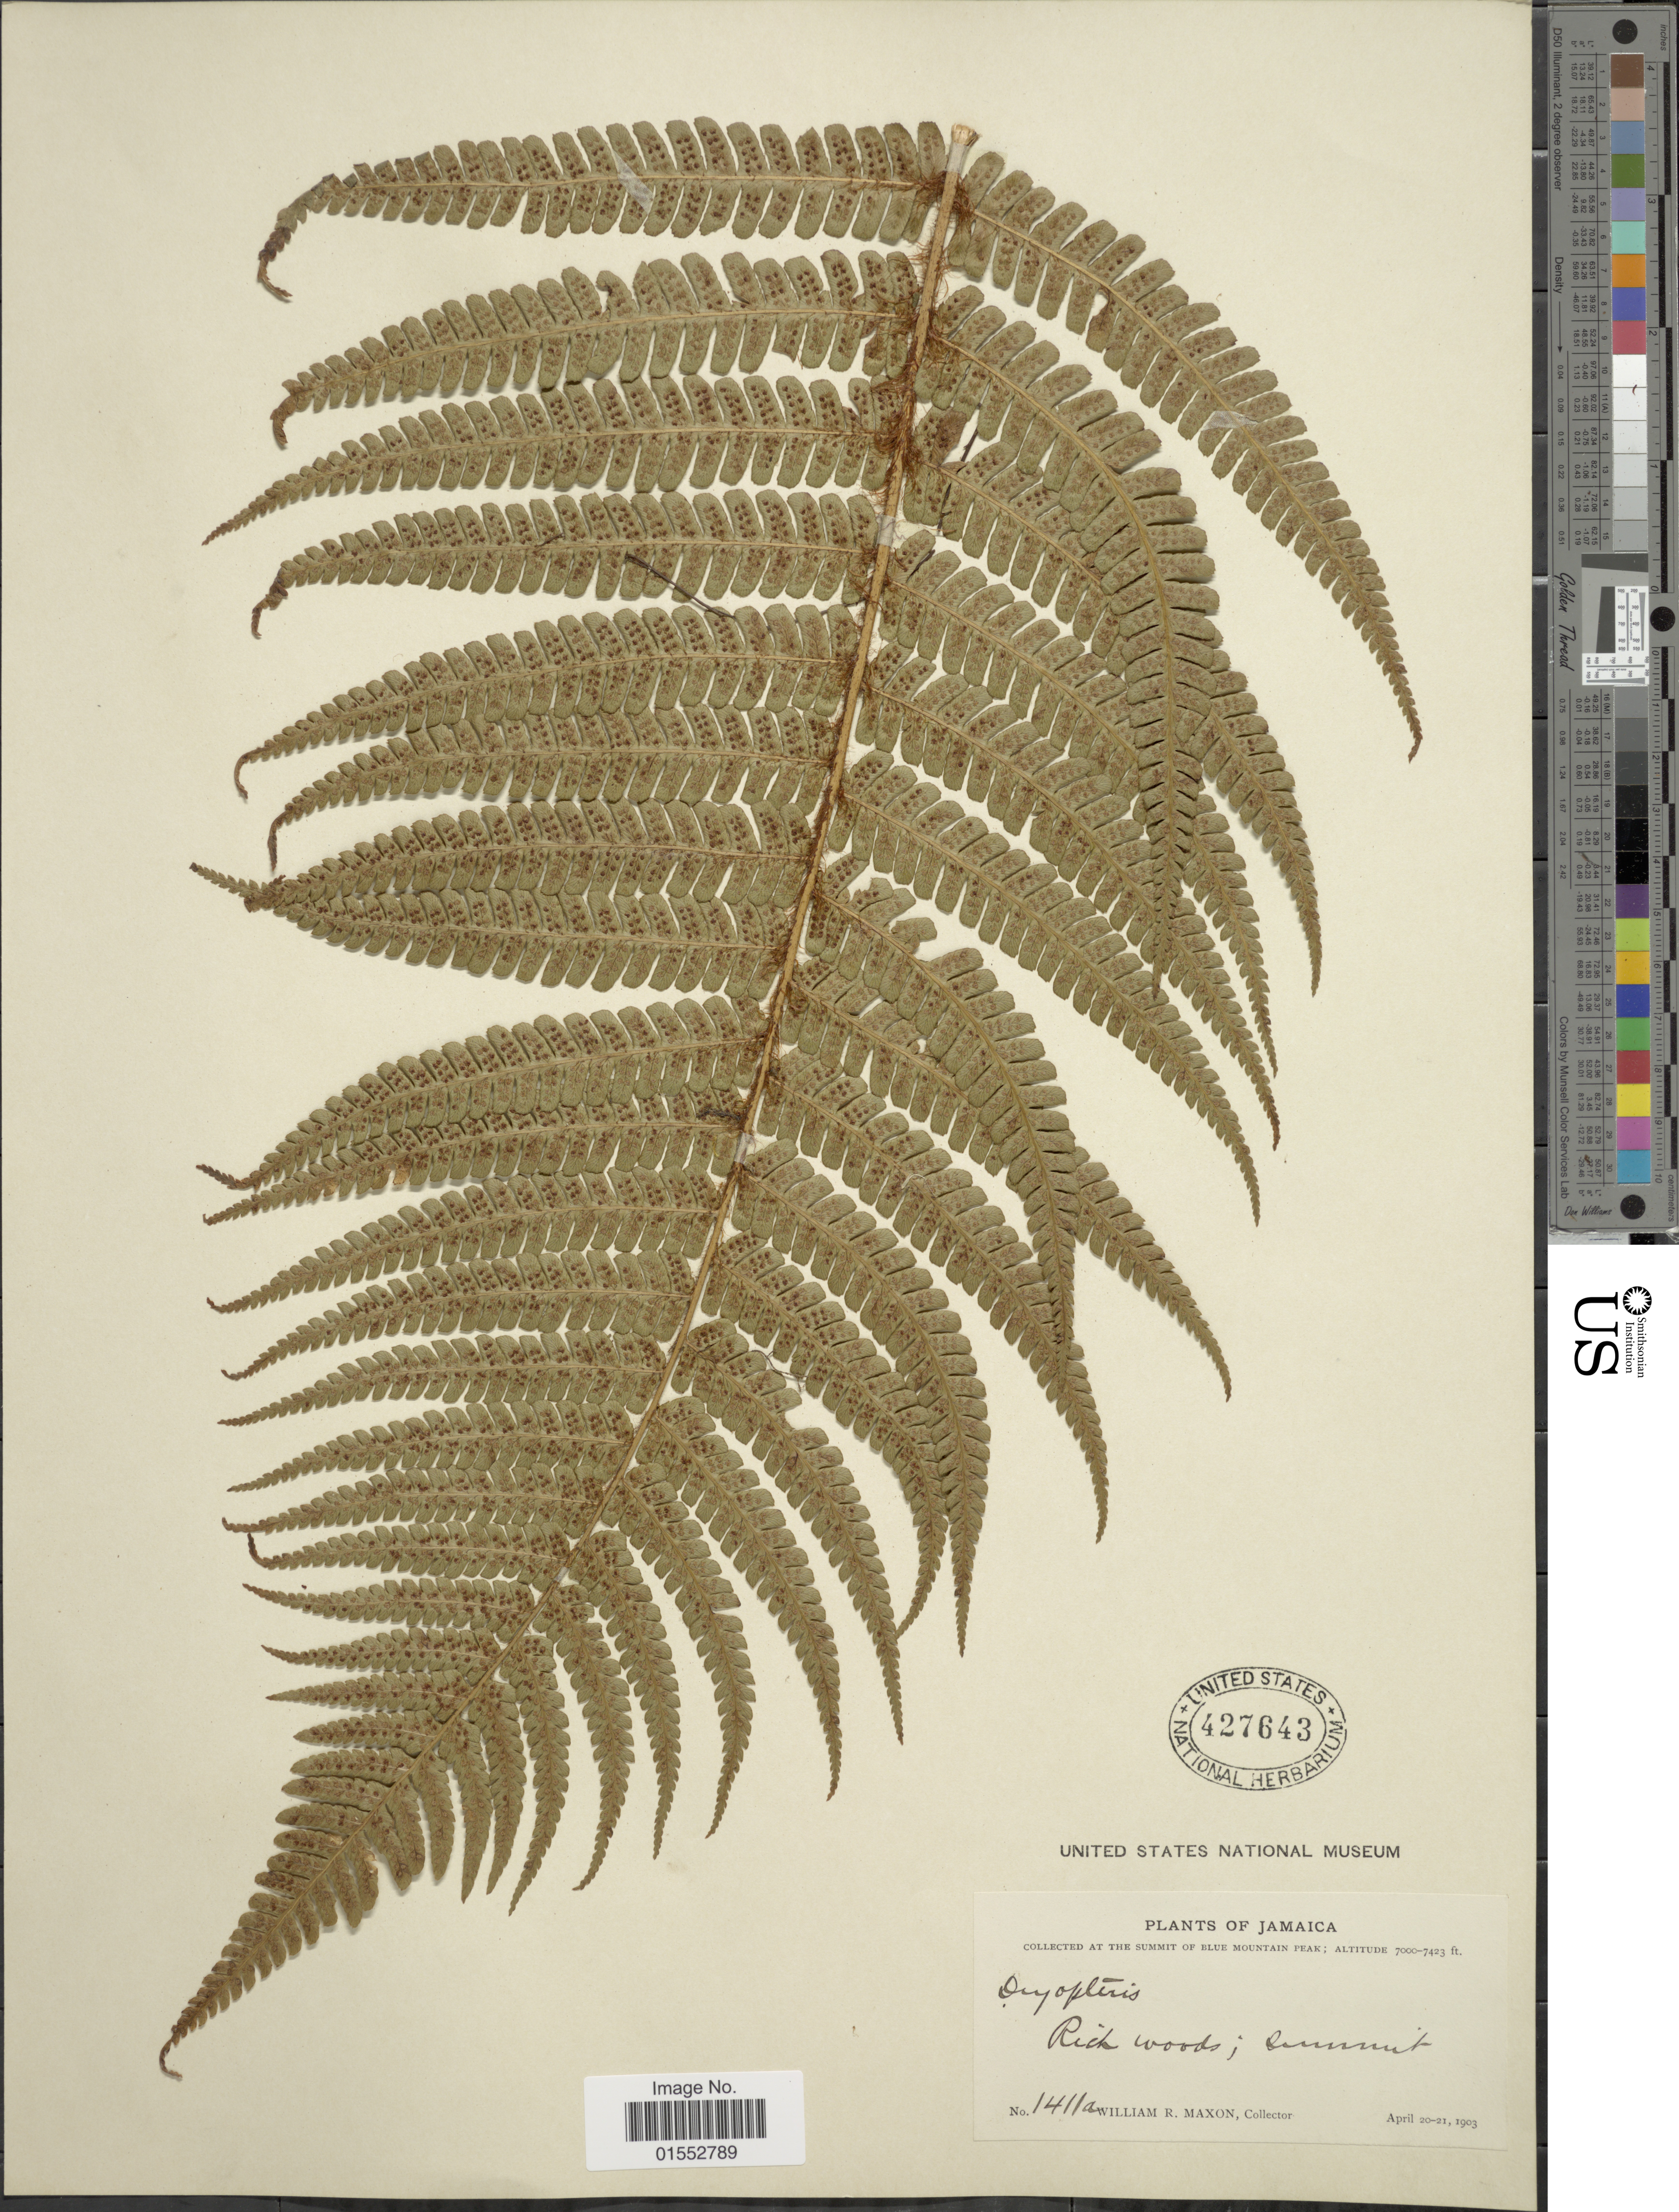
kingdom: Plantae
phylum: Tracheophyta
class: Polypodiopsida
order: Polypodiales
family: Dryopteridaceae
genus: Dryopteris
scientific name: Dryopteris wallichiana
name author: (Spreng.) Hyl.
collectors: W. R. Maxon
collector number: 1411a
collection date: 1903-04-20/1903-04-21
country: Jamaica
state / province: Saint Thomas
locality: Summit of Blue Mountain Peak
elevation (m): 2134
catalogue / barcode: US 427643